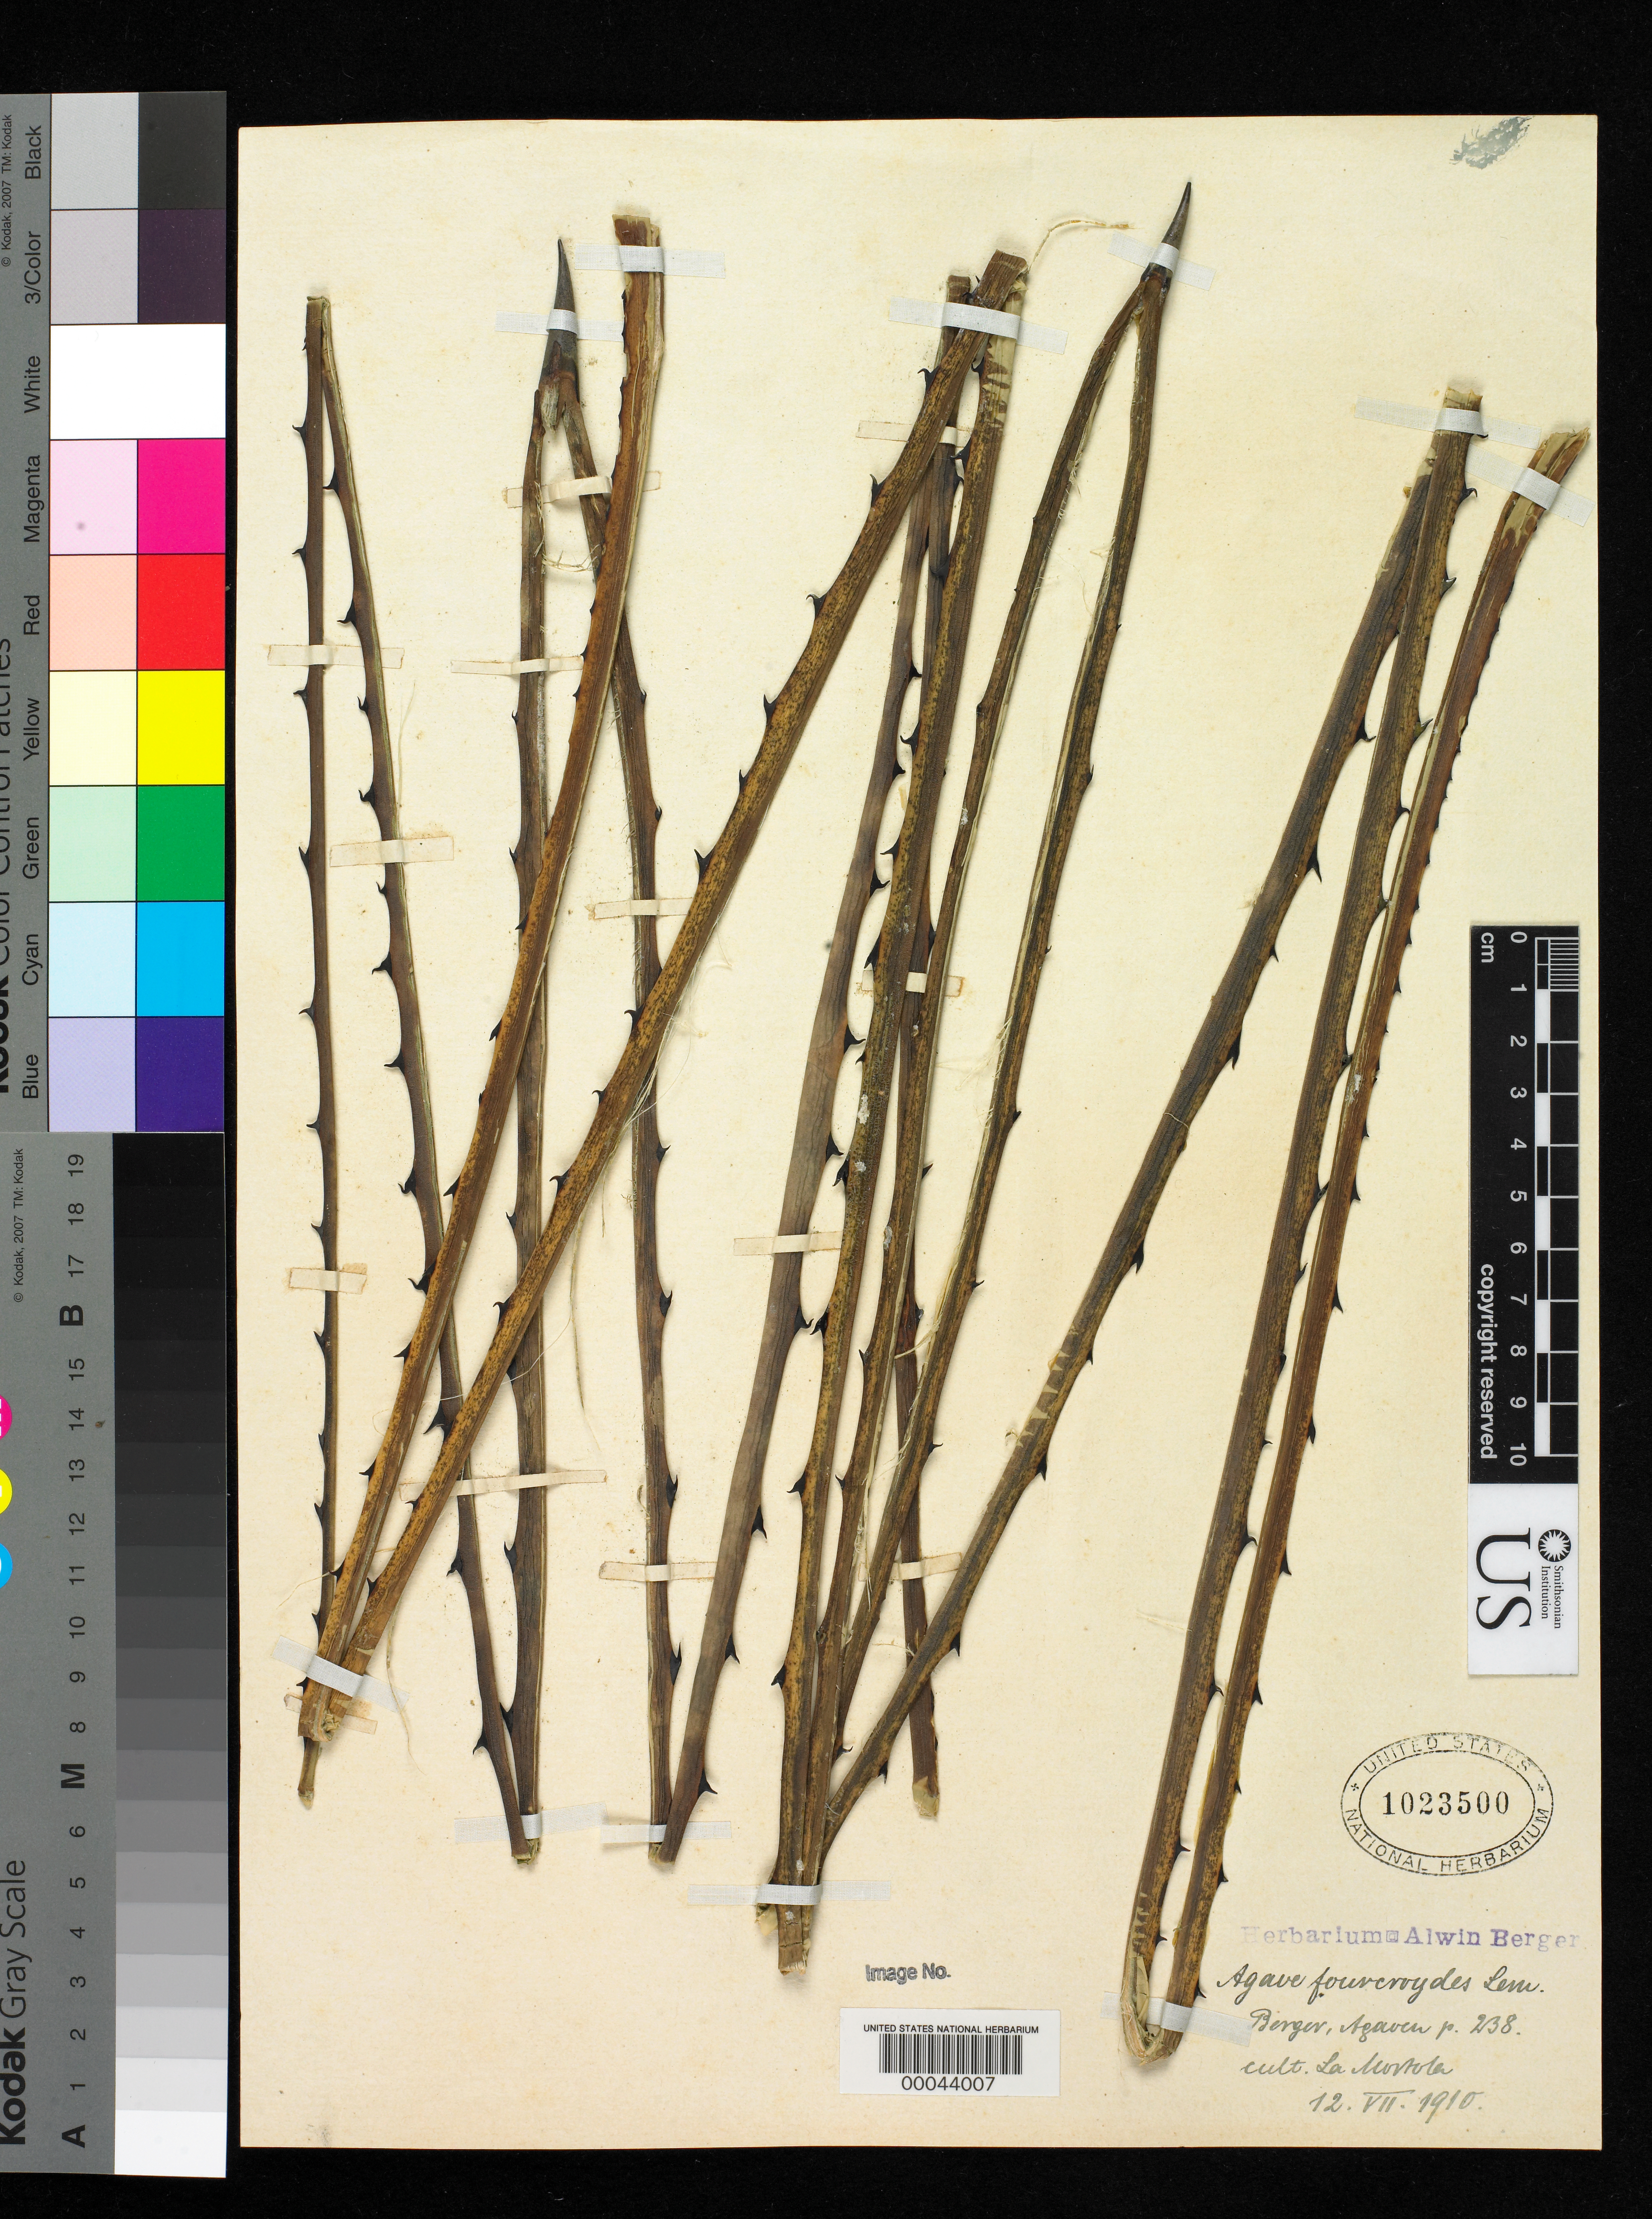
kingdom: Plantae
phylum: Tracheophyta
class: Liliopsida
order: Asparagales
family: Asparagaceae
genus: Agave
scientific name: Agave fourcroydes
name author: Lem.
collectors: ex herb. A. Berger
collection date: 1909-06-02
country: Mexico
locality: Cultivated at La Mortola, Italy.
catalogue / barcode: US 1023500